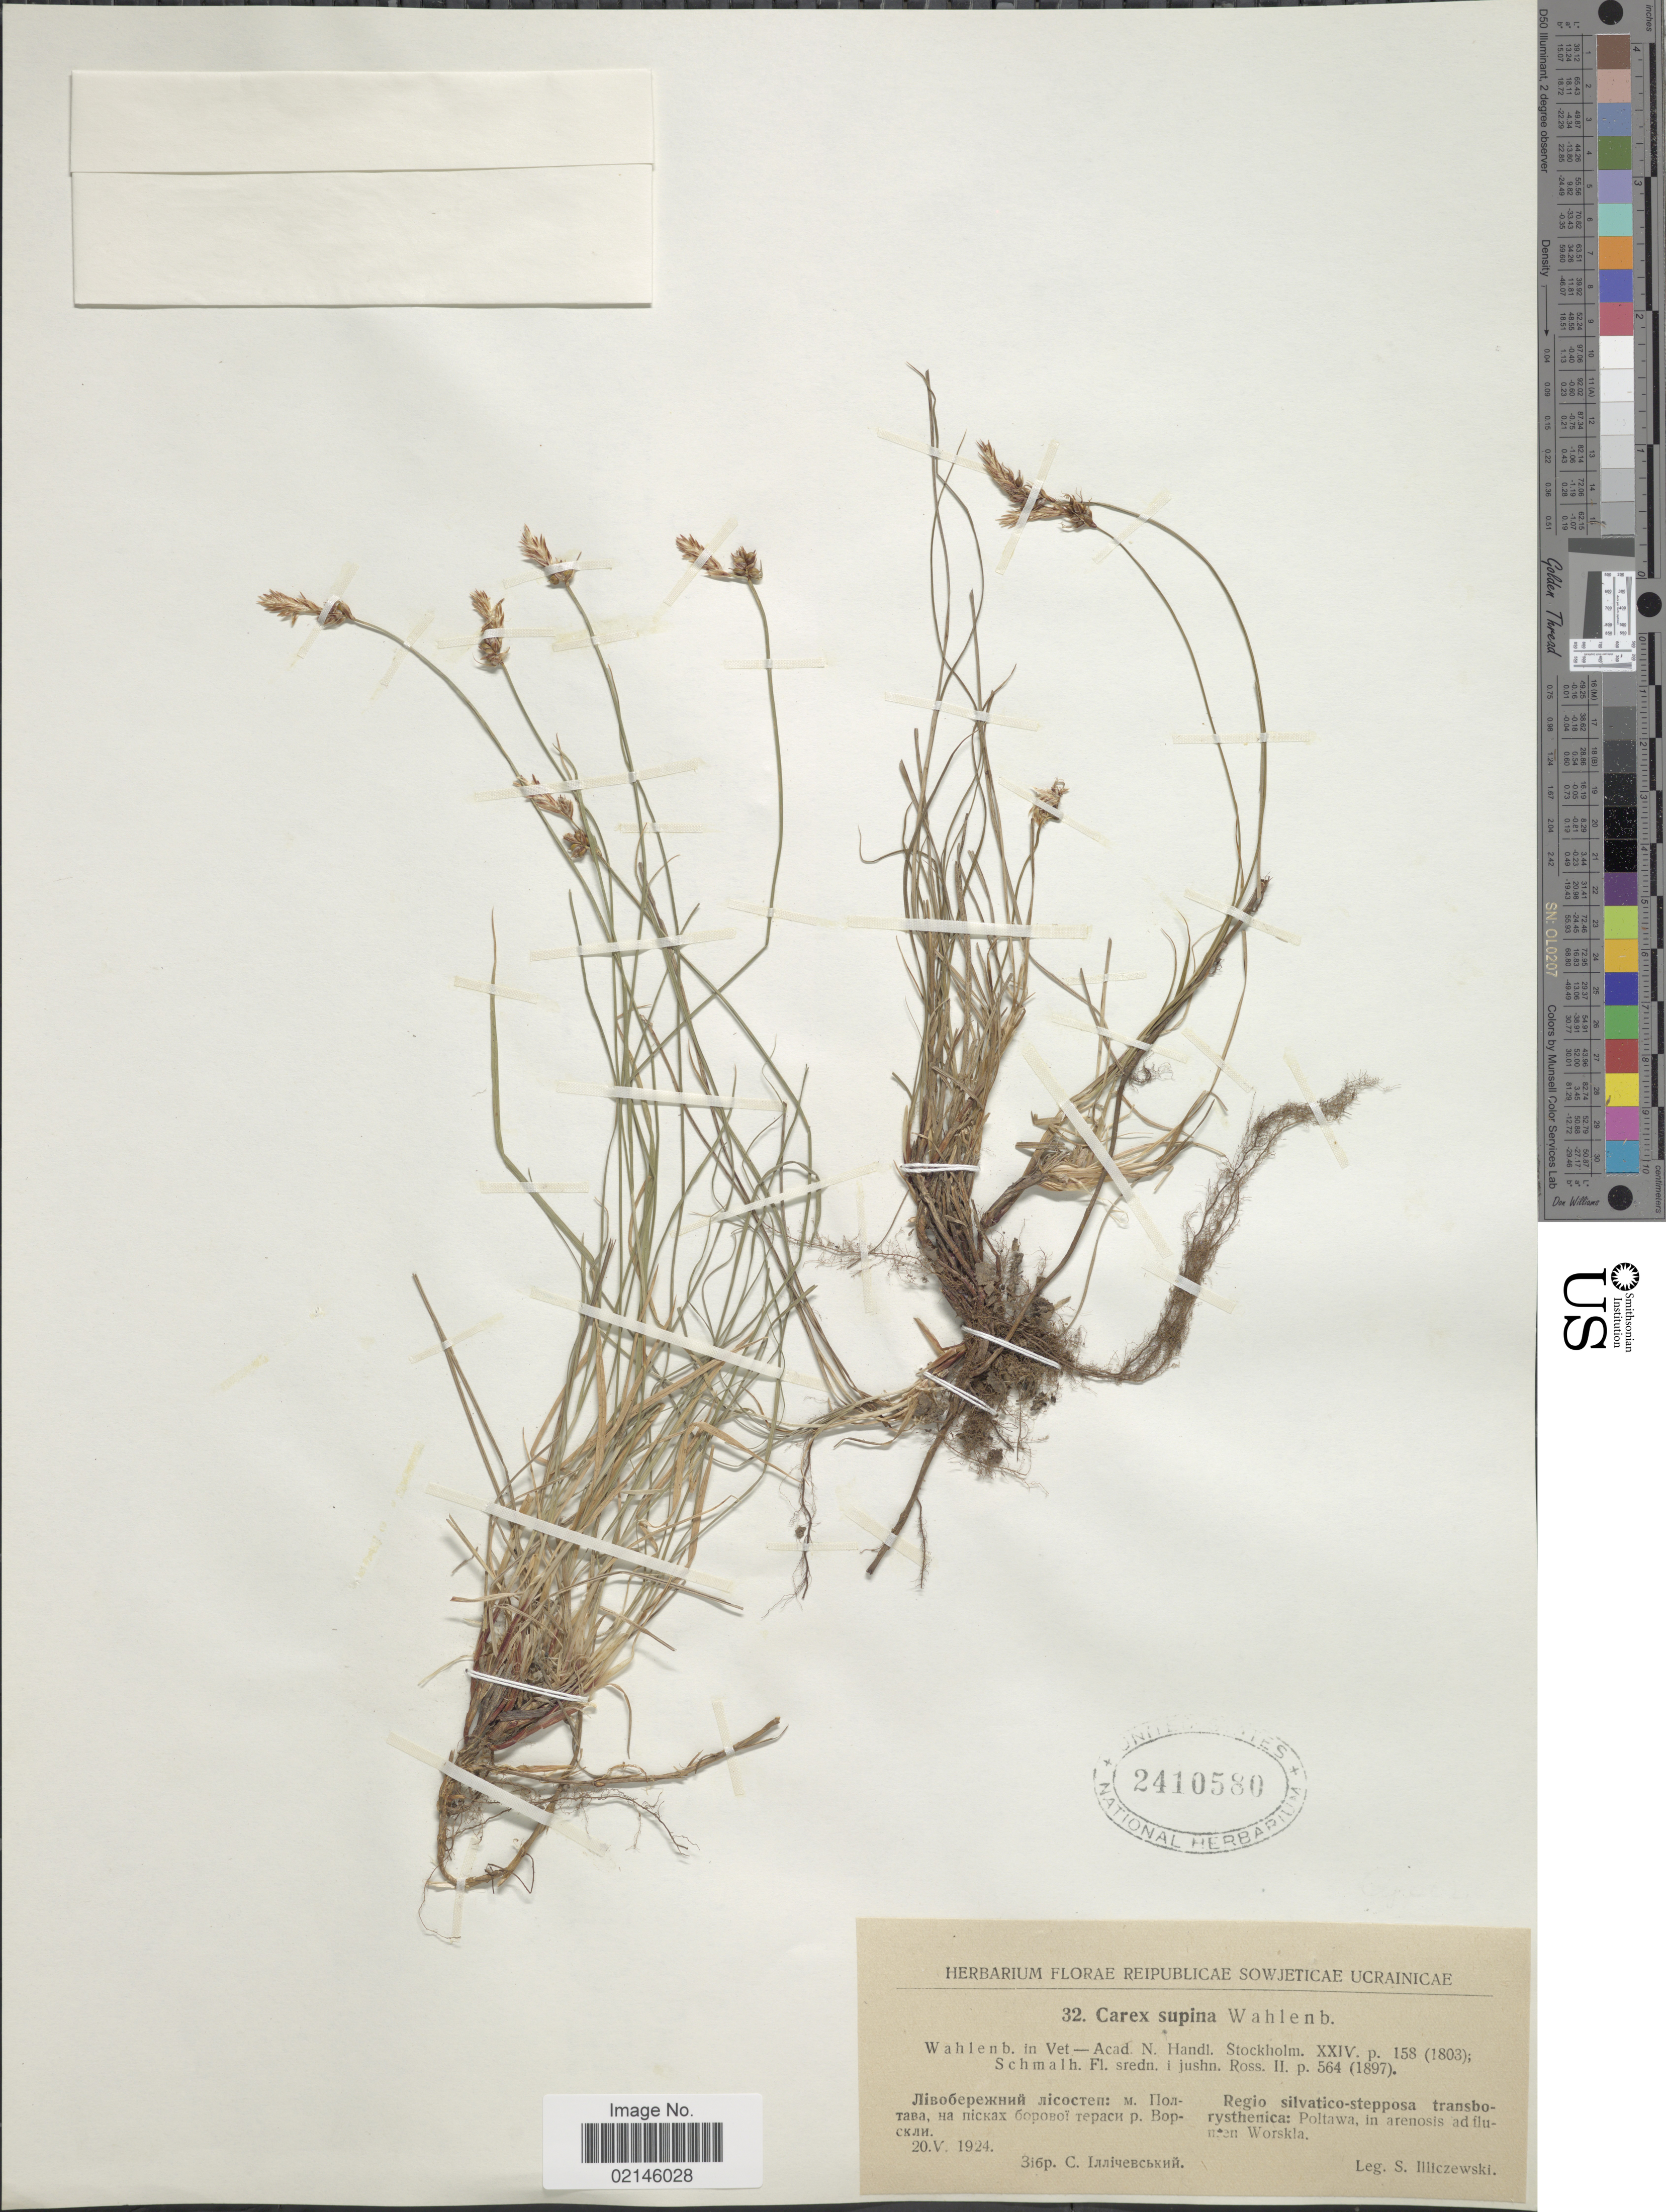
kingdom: Plantae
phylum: Tracheophyta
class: Liliopsida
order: Poales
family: Cyperaceae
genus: Carex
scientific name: Carex supina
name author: Willd. ex Wahlenb.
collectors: S. Illiczewski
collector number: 32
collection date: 1924-05-20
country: Ukraine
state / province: Poltava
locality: Poltawa, ad flumen Worskla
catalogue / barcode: US 2410580